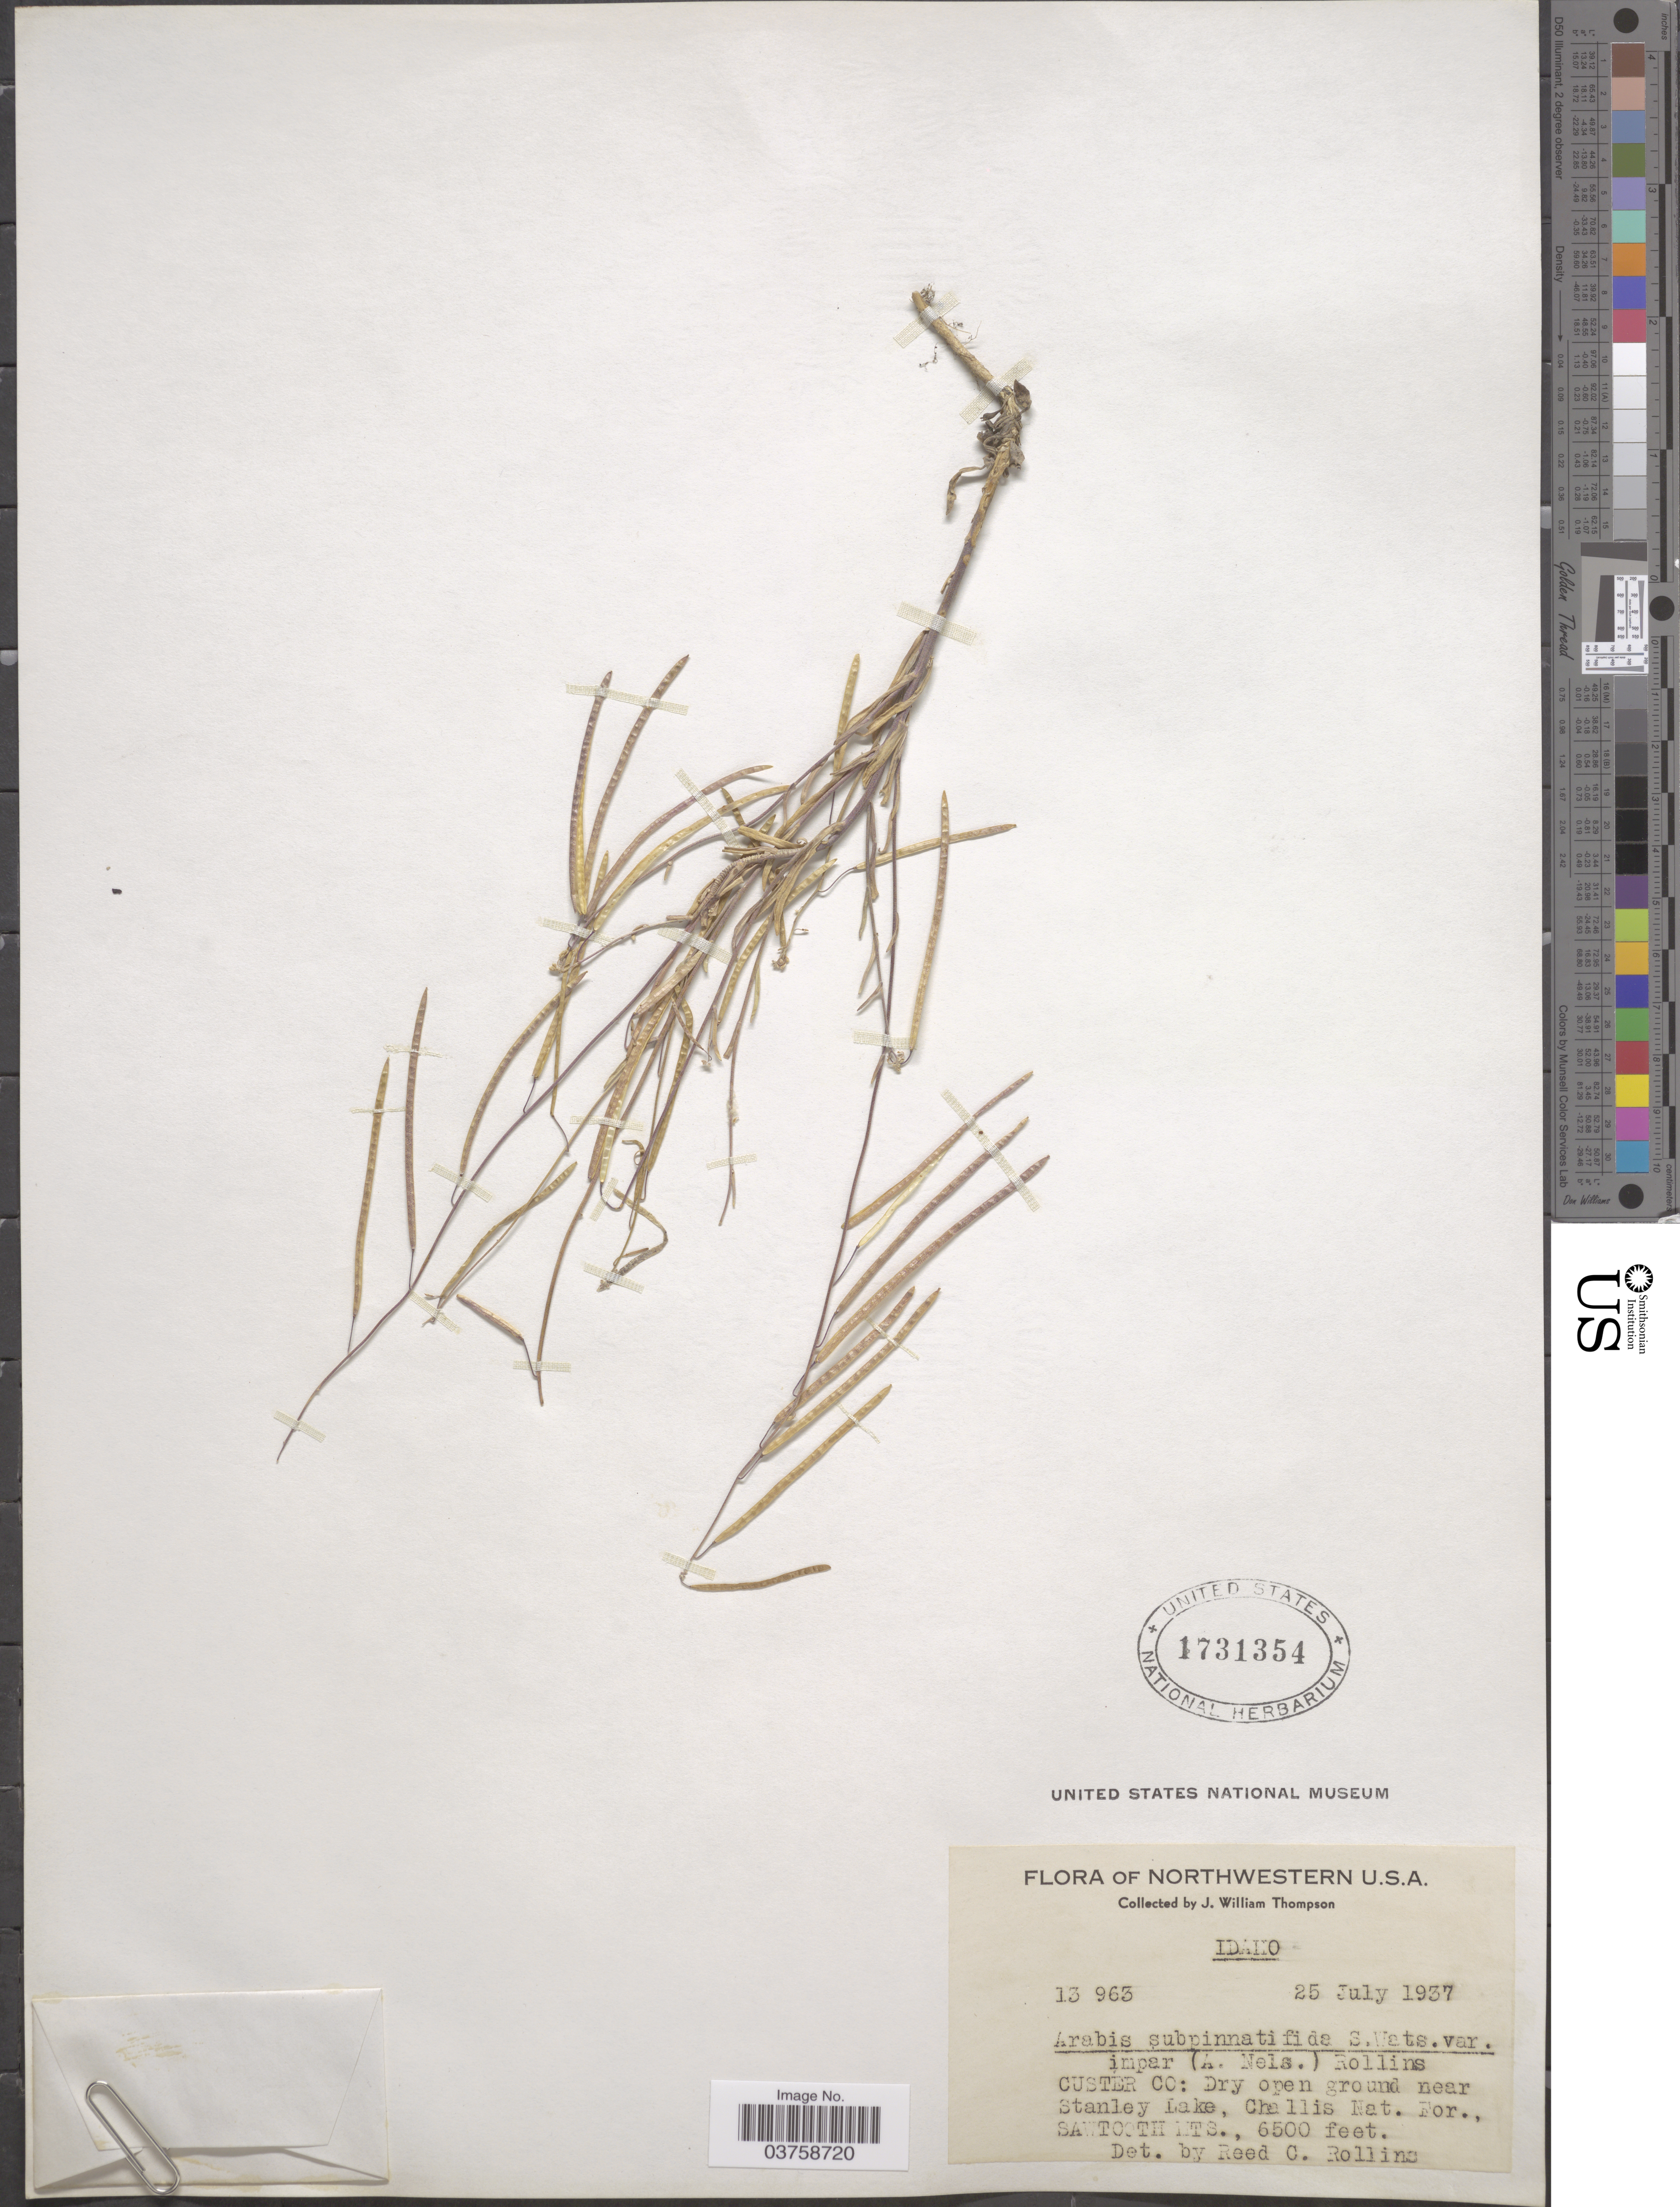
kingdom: Plantae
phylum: Tracheophyta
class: Magnoliopsida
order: Brassicales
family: Brassicaceae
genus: Arabis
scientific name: Arabis puberula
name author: Nutt.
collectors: J. W. Thompson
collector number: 13963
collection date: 1937-07-25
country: United States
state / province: Idaho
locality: Northwestern U. S. A. Custer Co.: Dry open ground near Stanley Lake, Challis Nat. For., Sawtooth Mts.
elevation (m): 1981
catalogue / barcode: US 1731354